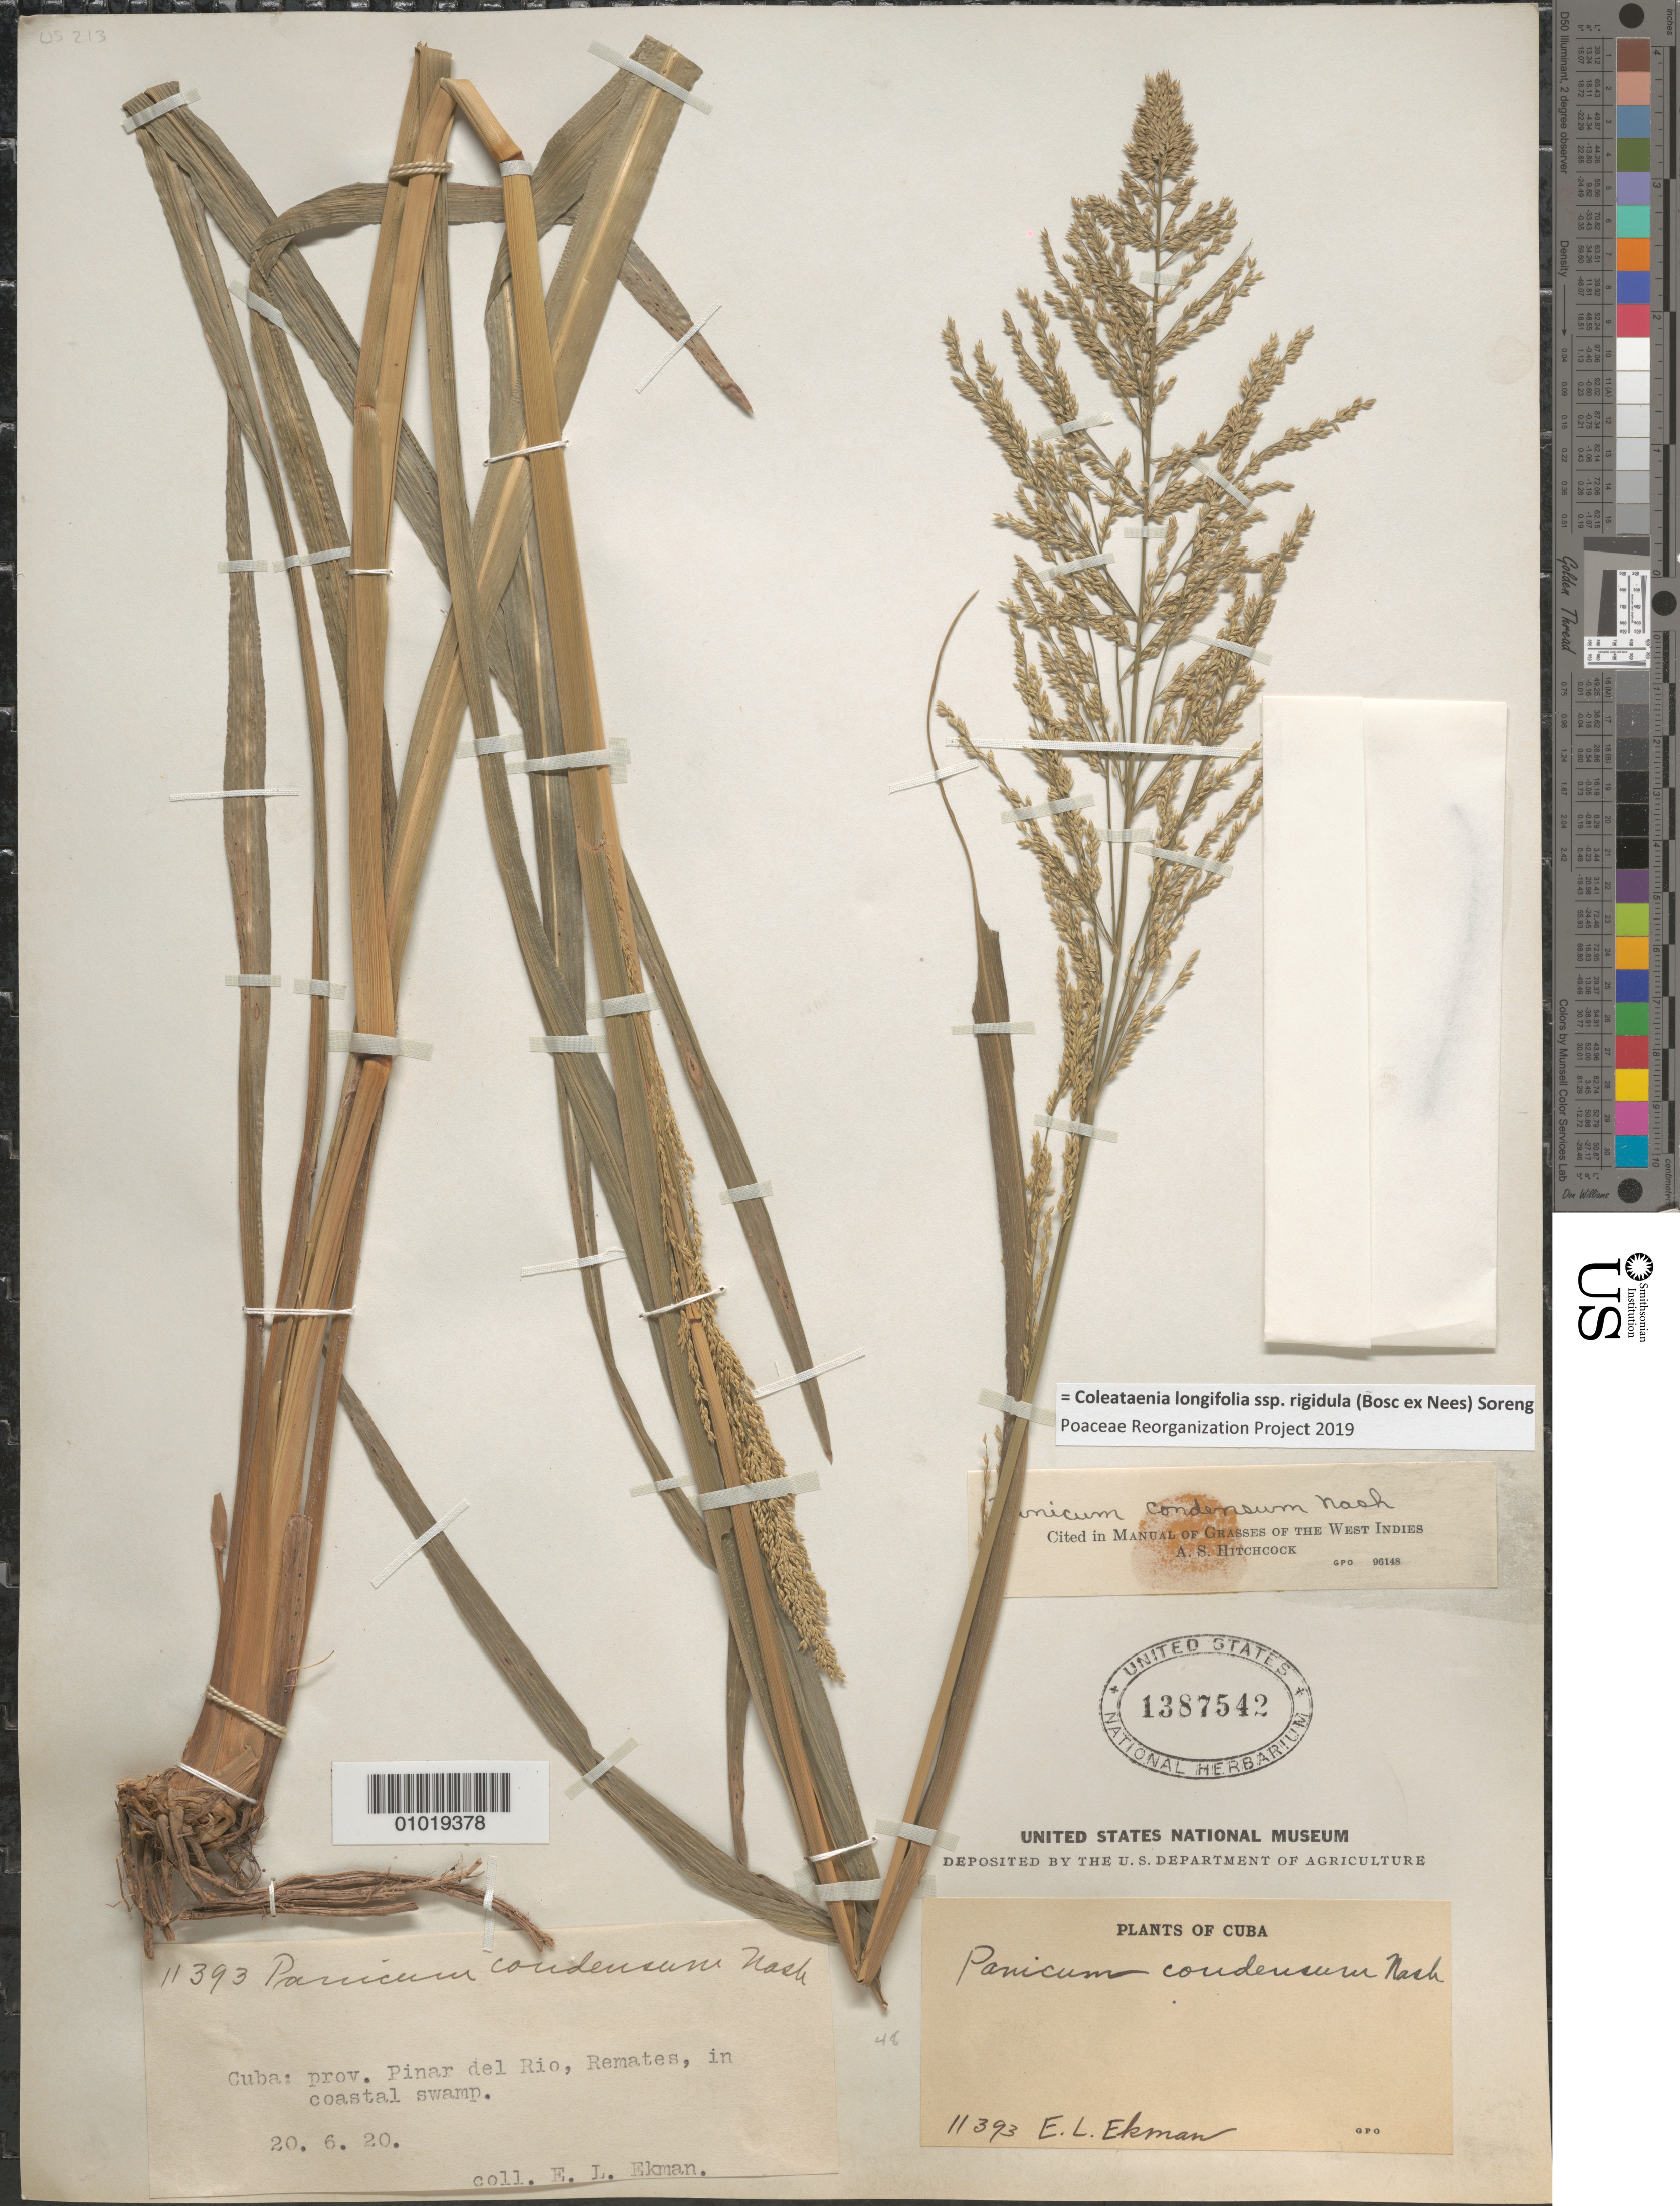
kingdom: Plantae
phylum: Tracheophyta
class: Liliopsida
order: Poales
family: Poaceae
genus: Panicum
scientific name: Panicum condensum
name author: Nash ex Small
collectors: E. L. Ekman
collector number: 11393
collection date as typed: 20 Jun 1920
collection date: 1920-06-20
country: Cuba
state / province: Pinar del Rio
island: Cuba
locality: Remates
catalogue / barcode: US 1387542